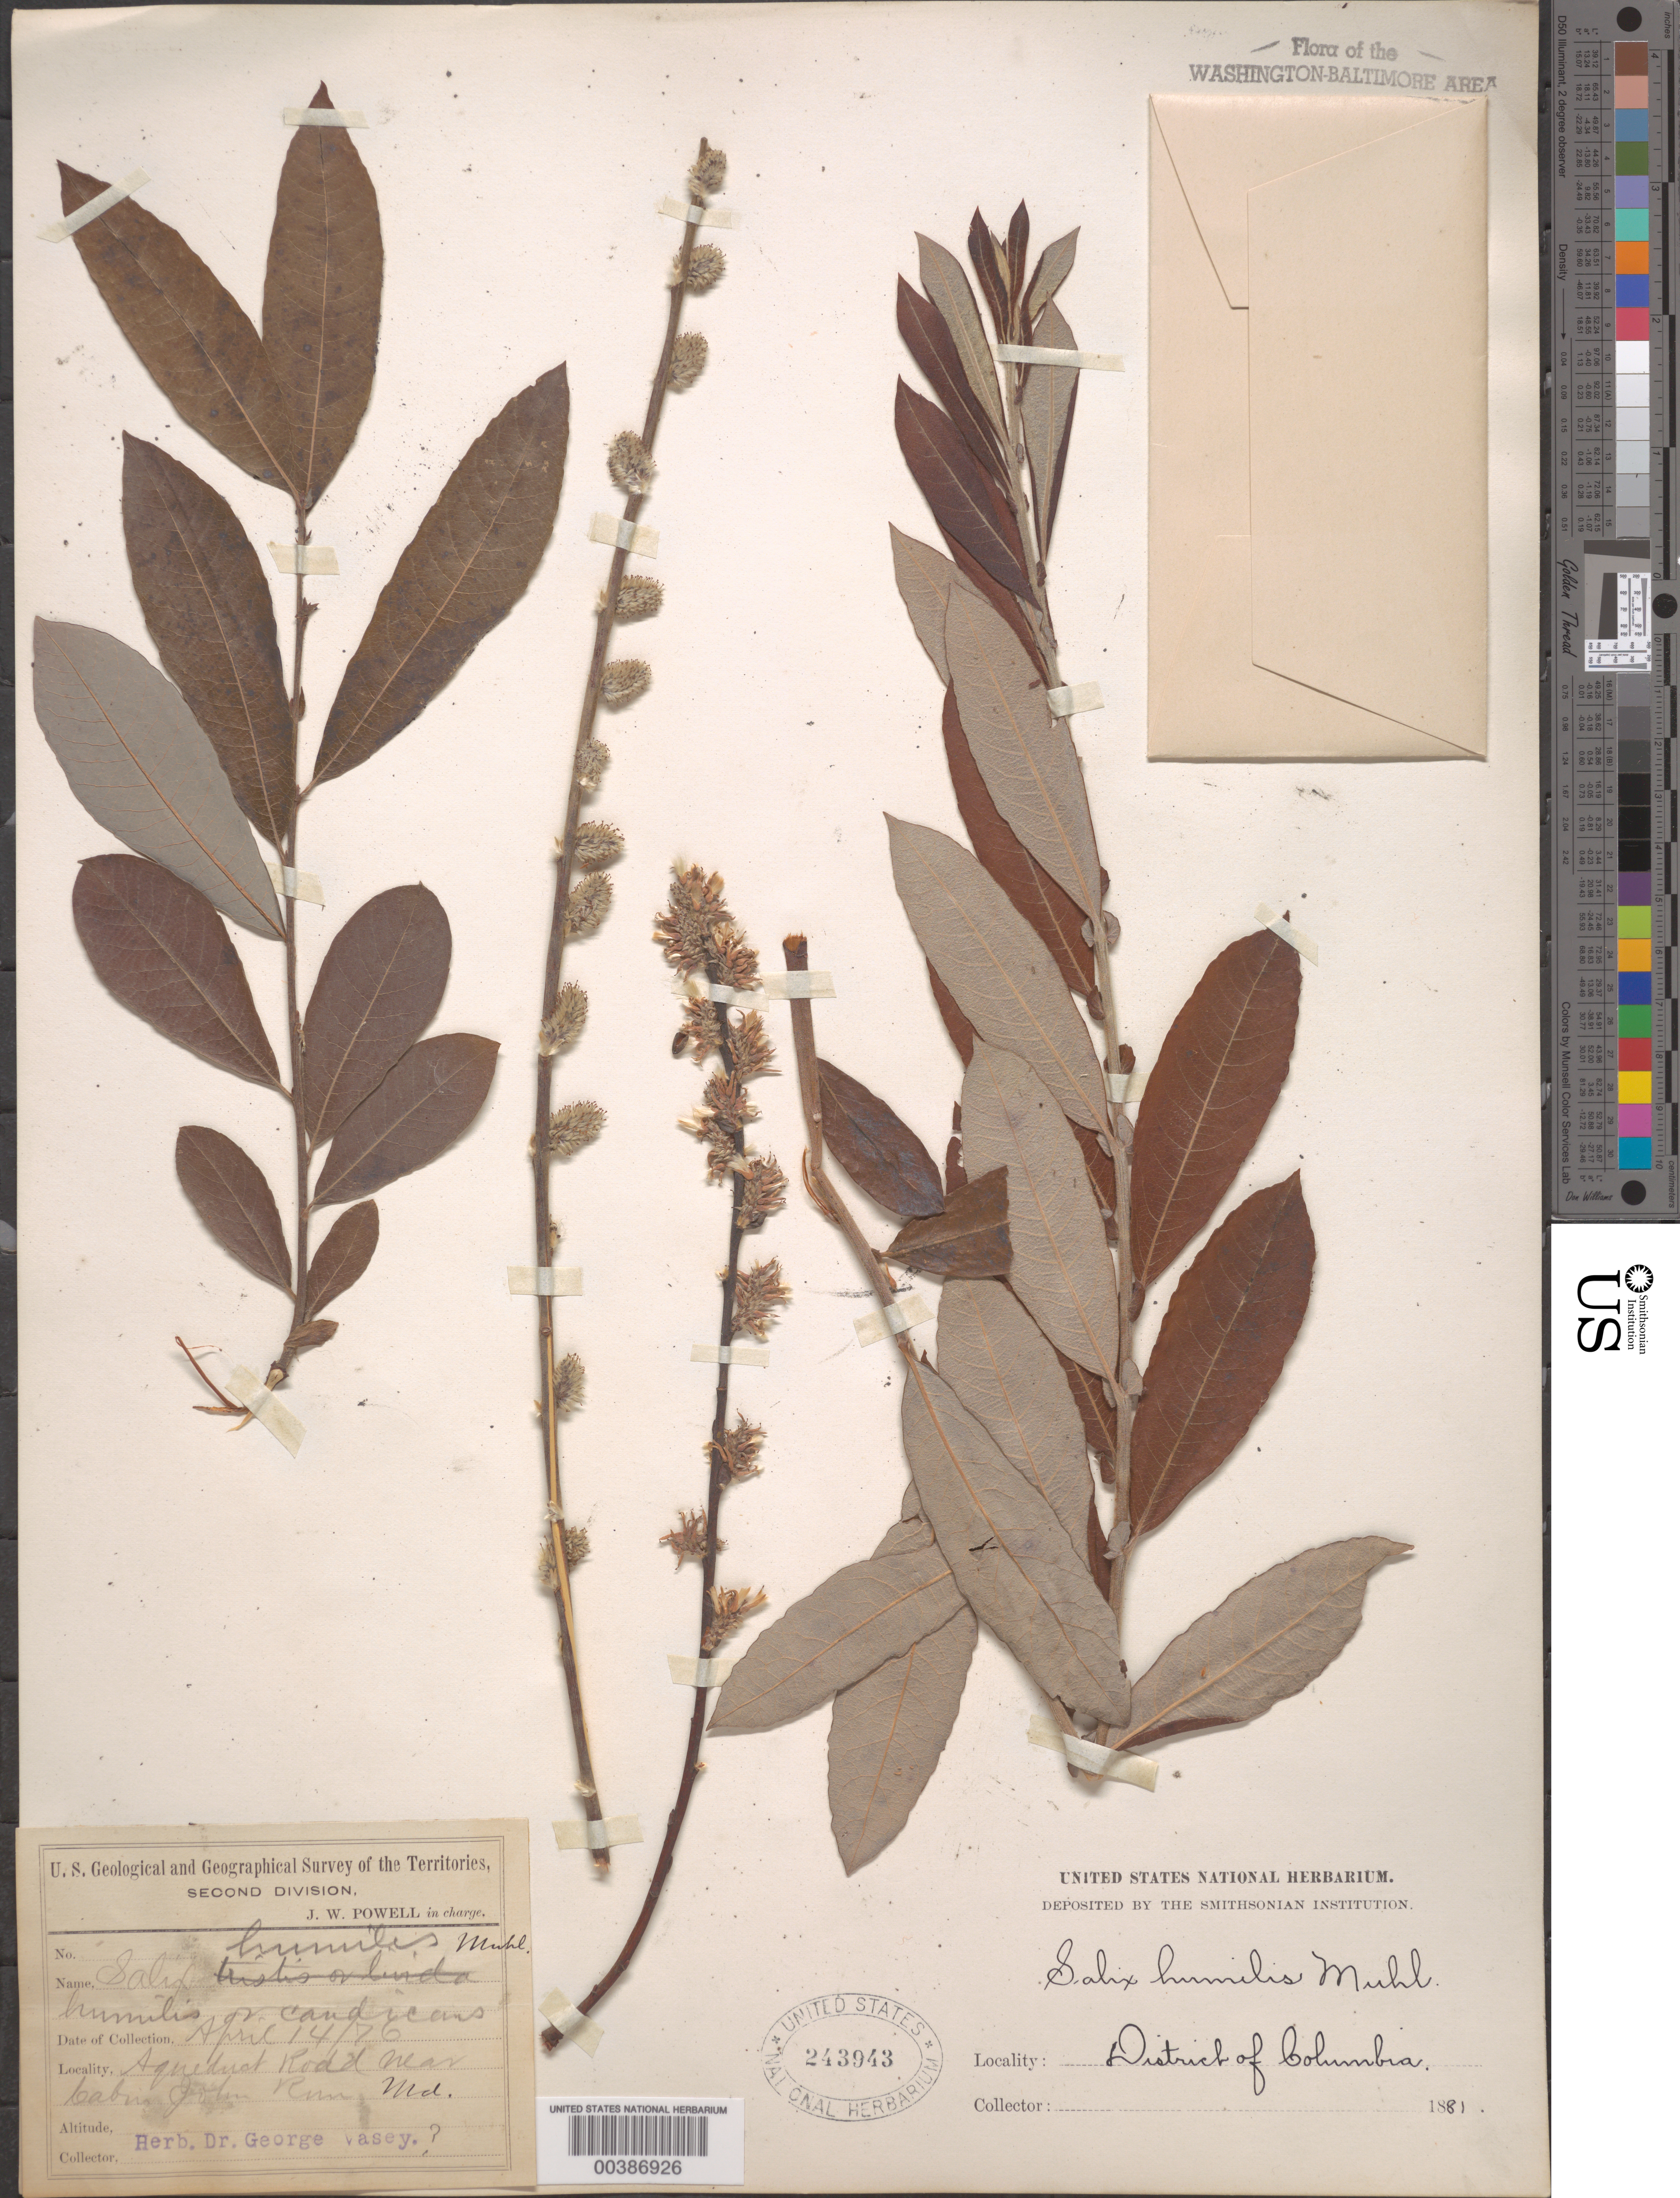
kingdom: Plantae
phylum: Tracheophyta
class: Magnoliopsida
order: Malpighiales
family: Salicaceae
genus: Salix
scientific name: Salix humilis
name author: Marshall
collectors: G. Vasey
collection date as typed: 14 Apr 1876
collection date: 1876-04-14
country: United States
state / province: Maryland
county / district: Montgomery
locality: Aqueduct road near Cabin John Run C. & O. Canal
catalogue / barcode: US 243943